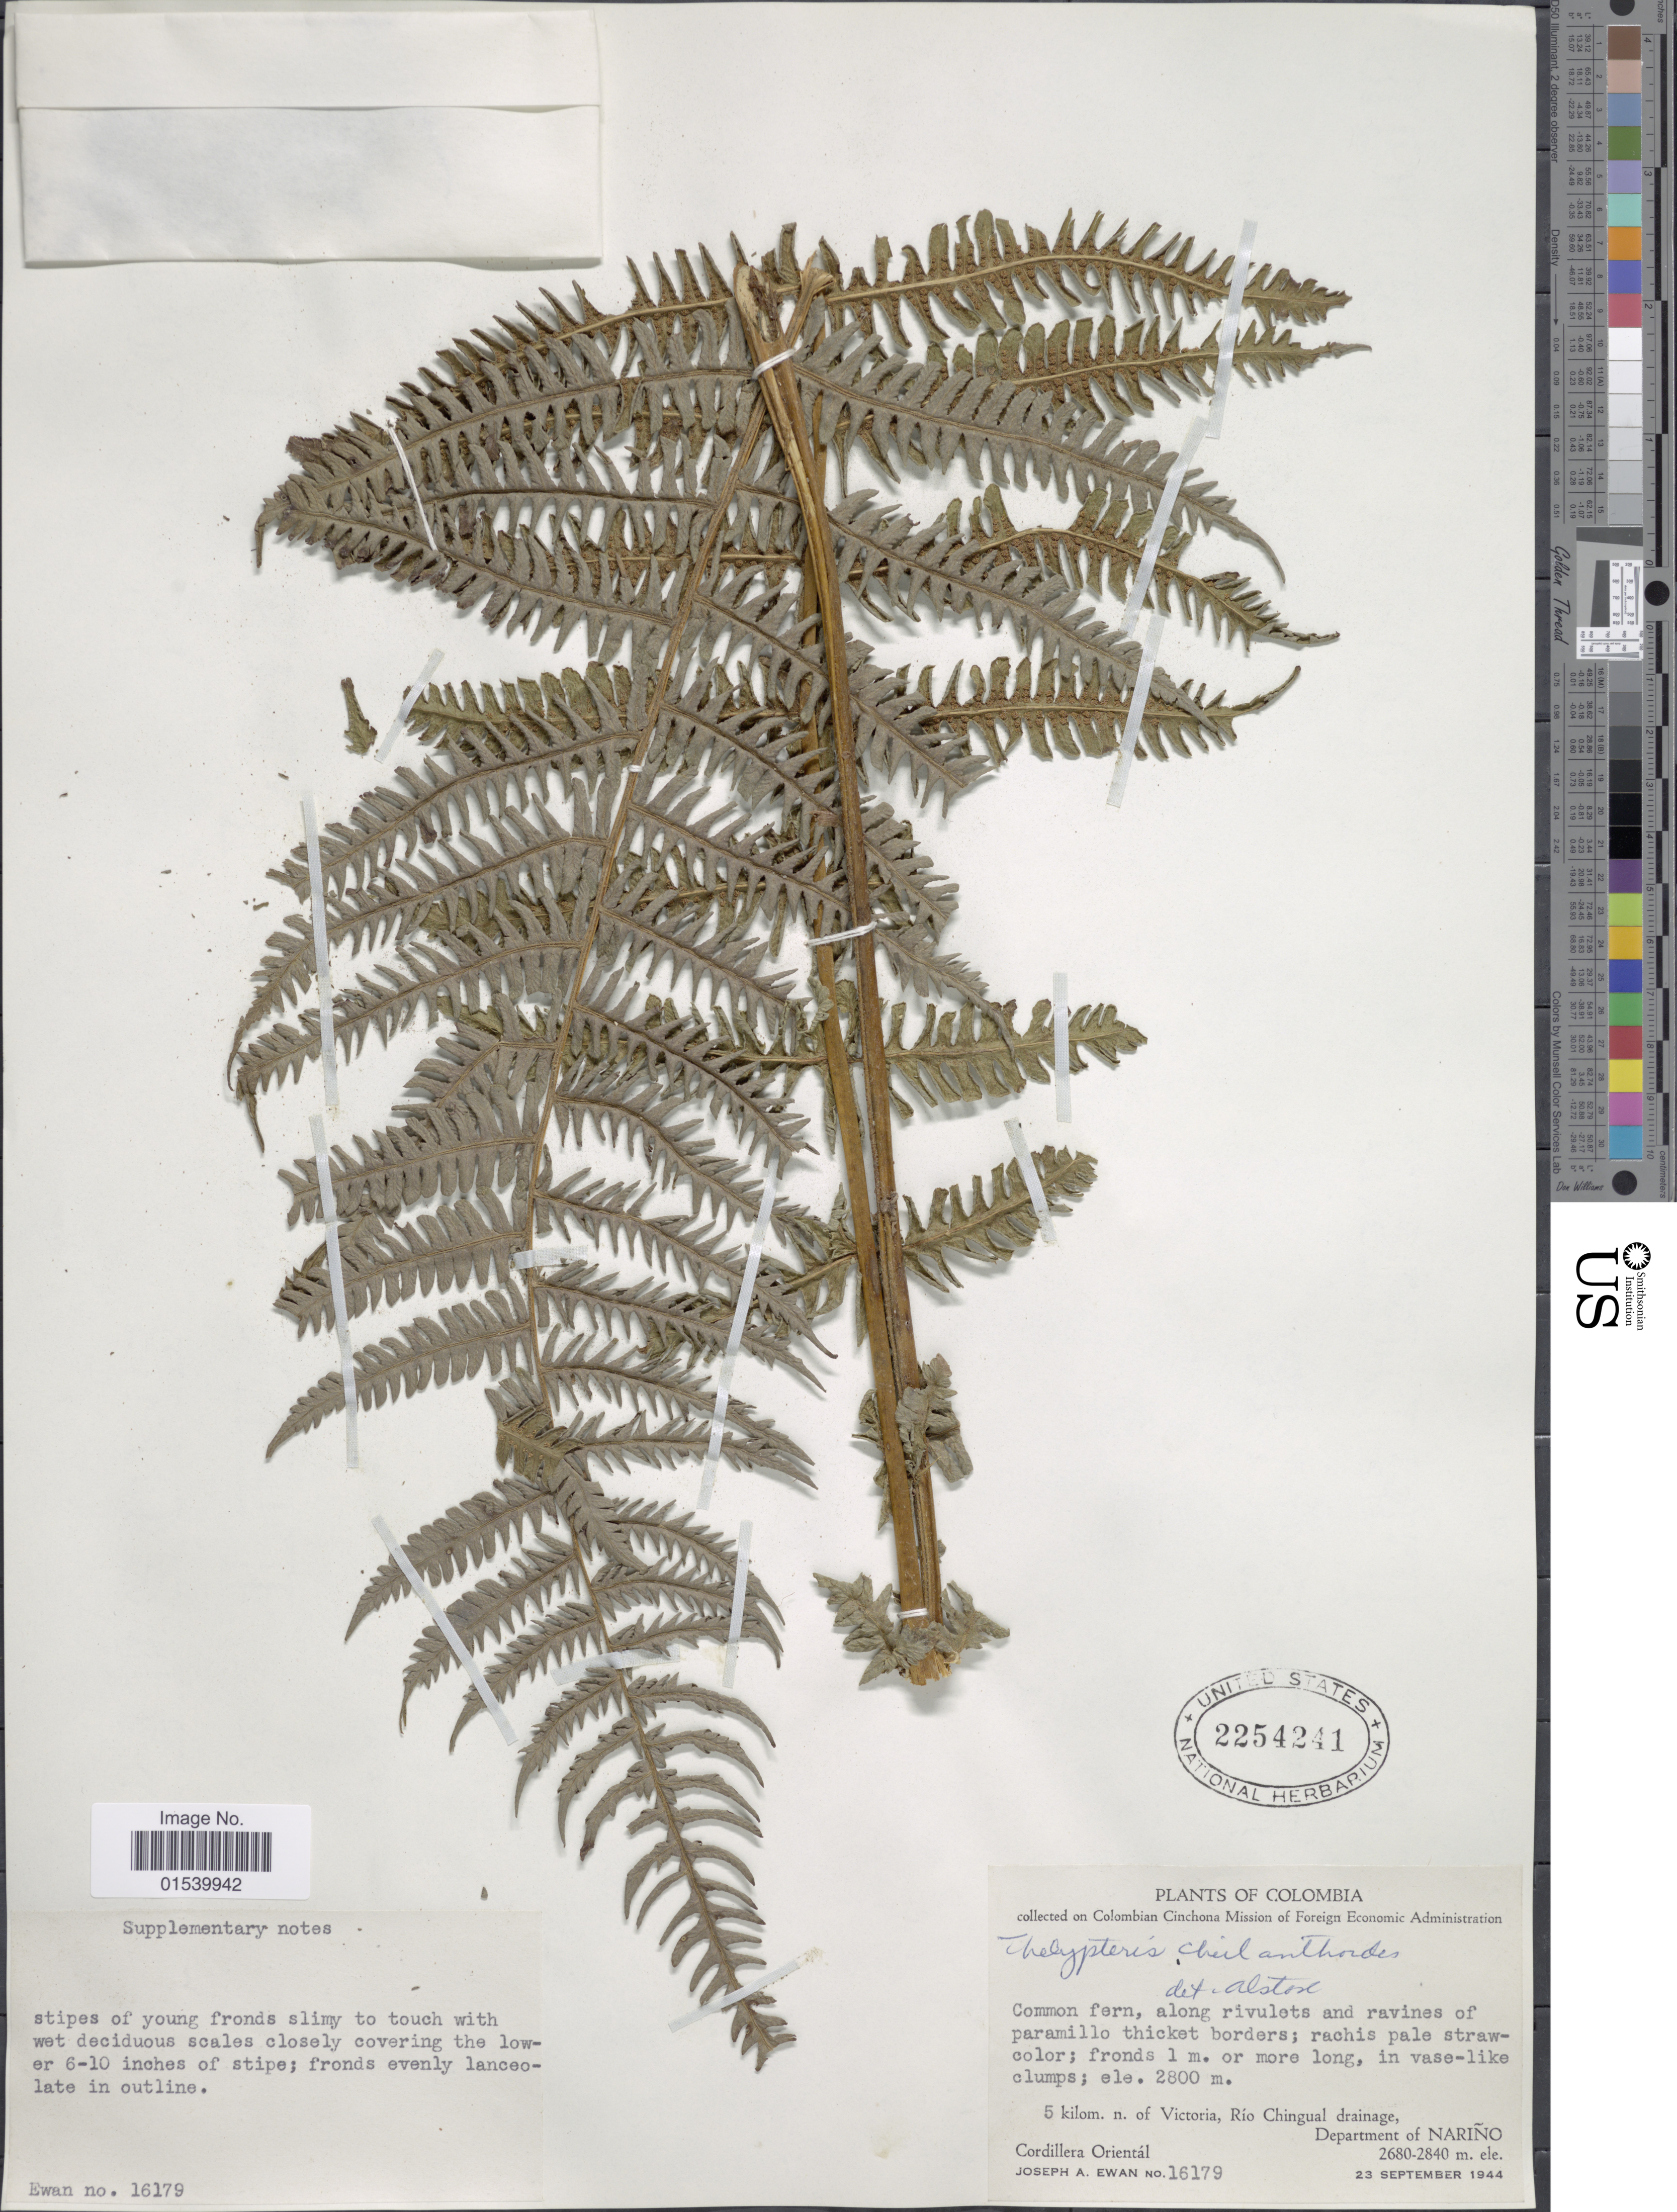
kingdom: Plantae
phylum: Tracheophyta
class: Polypodiopsida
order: Polypodiales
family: Thelypteridaceae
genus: Amauropelta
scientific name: Amauropelta cheilanthoides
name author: (Kunze) Á. Löve & D. Löve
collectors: J. A. Ewan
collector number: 16179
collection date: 1944-09-23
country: Colombia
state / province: Nariño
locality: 5 kilom. n. of Victoria, Rio Chingual drainage, Cordillera Orientál, Deaprtment of Nariño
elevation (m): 2680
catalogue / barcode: US 2254241